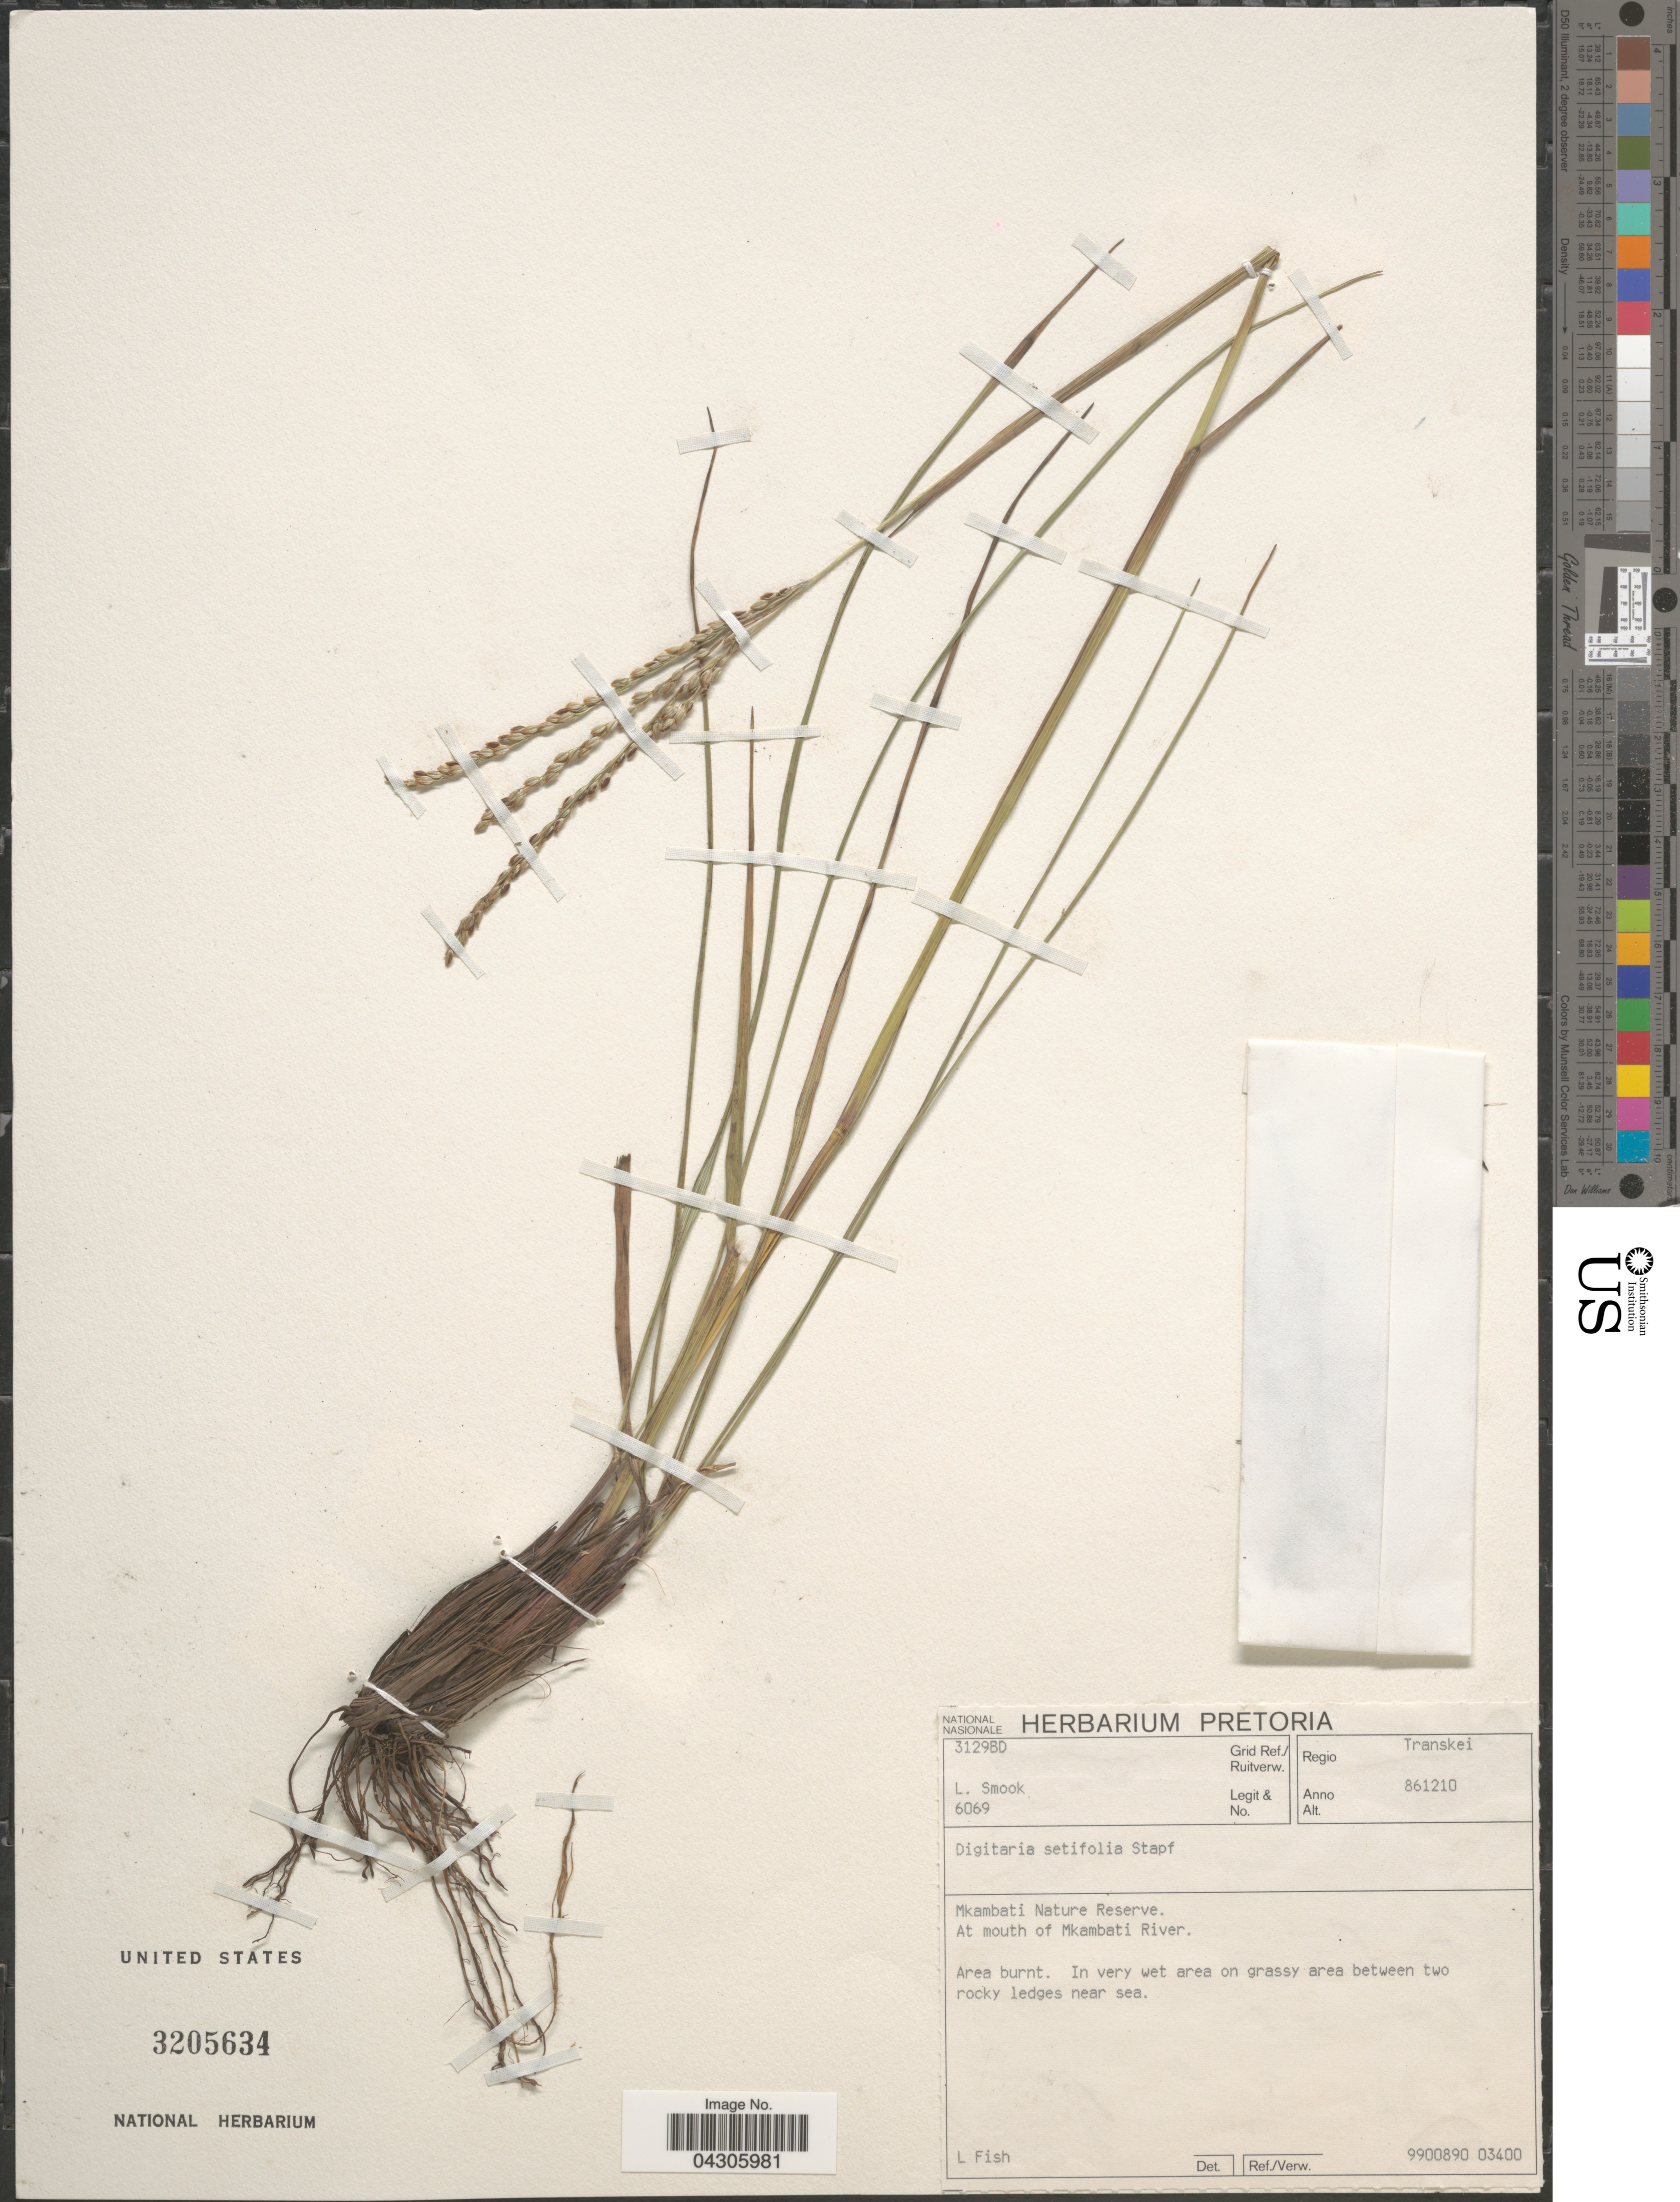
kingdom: Plantae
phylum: Tracheophyta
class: Liliopsida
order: Poales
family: Poaceae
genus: Digitaria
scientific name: Digitaria setifolia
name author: Stapf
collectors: L. Smook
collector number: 6069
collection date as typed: Transcribed d/m/y: 10/12/86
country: South Africa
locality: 3129BD Grid Ref./ Ruitverw. Regio Transkei. Mkambati Nature Reserve. At mouth of Mkambati River.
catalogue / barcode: US 3205634